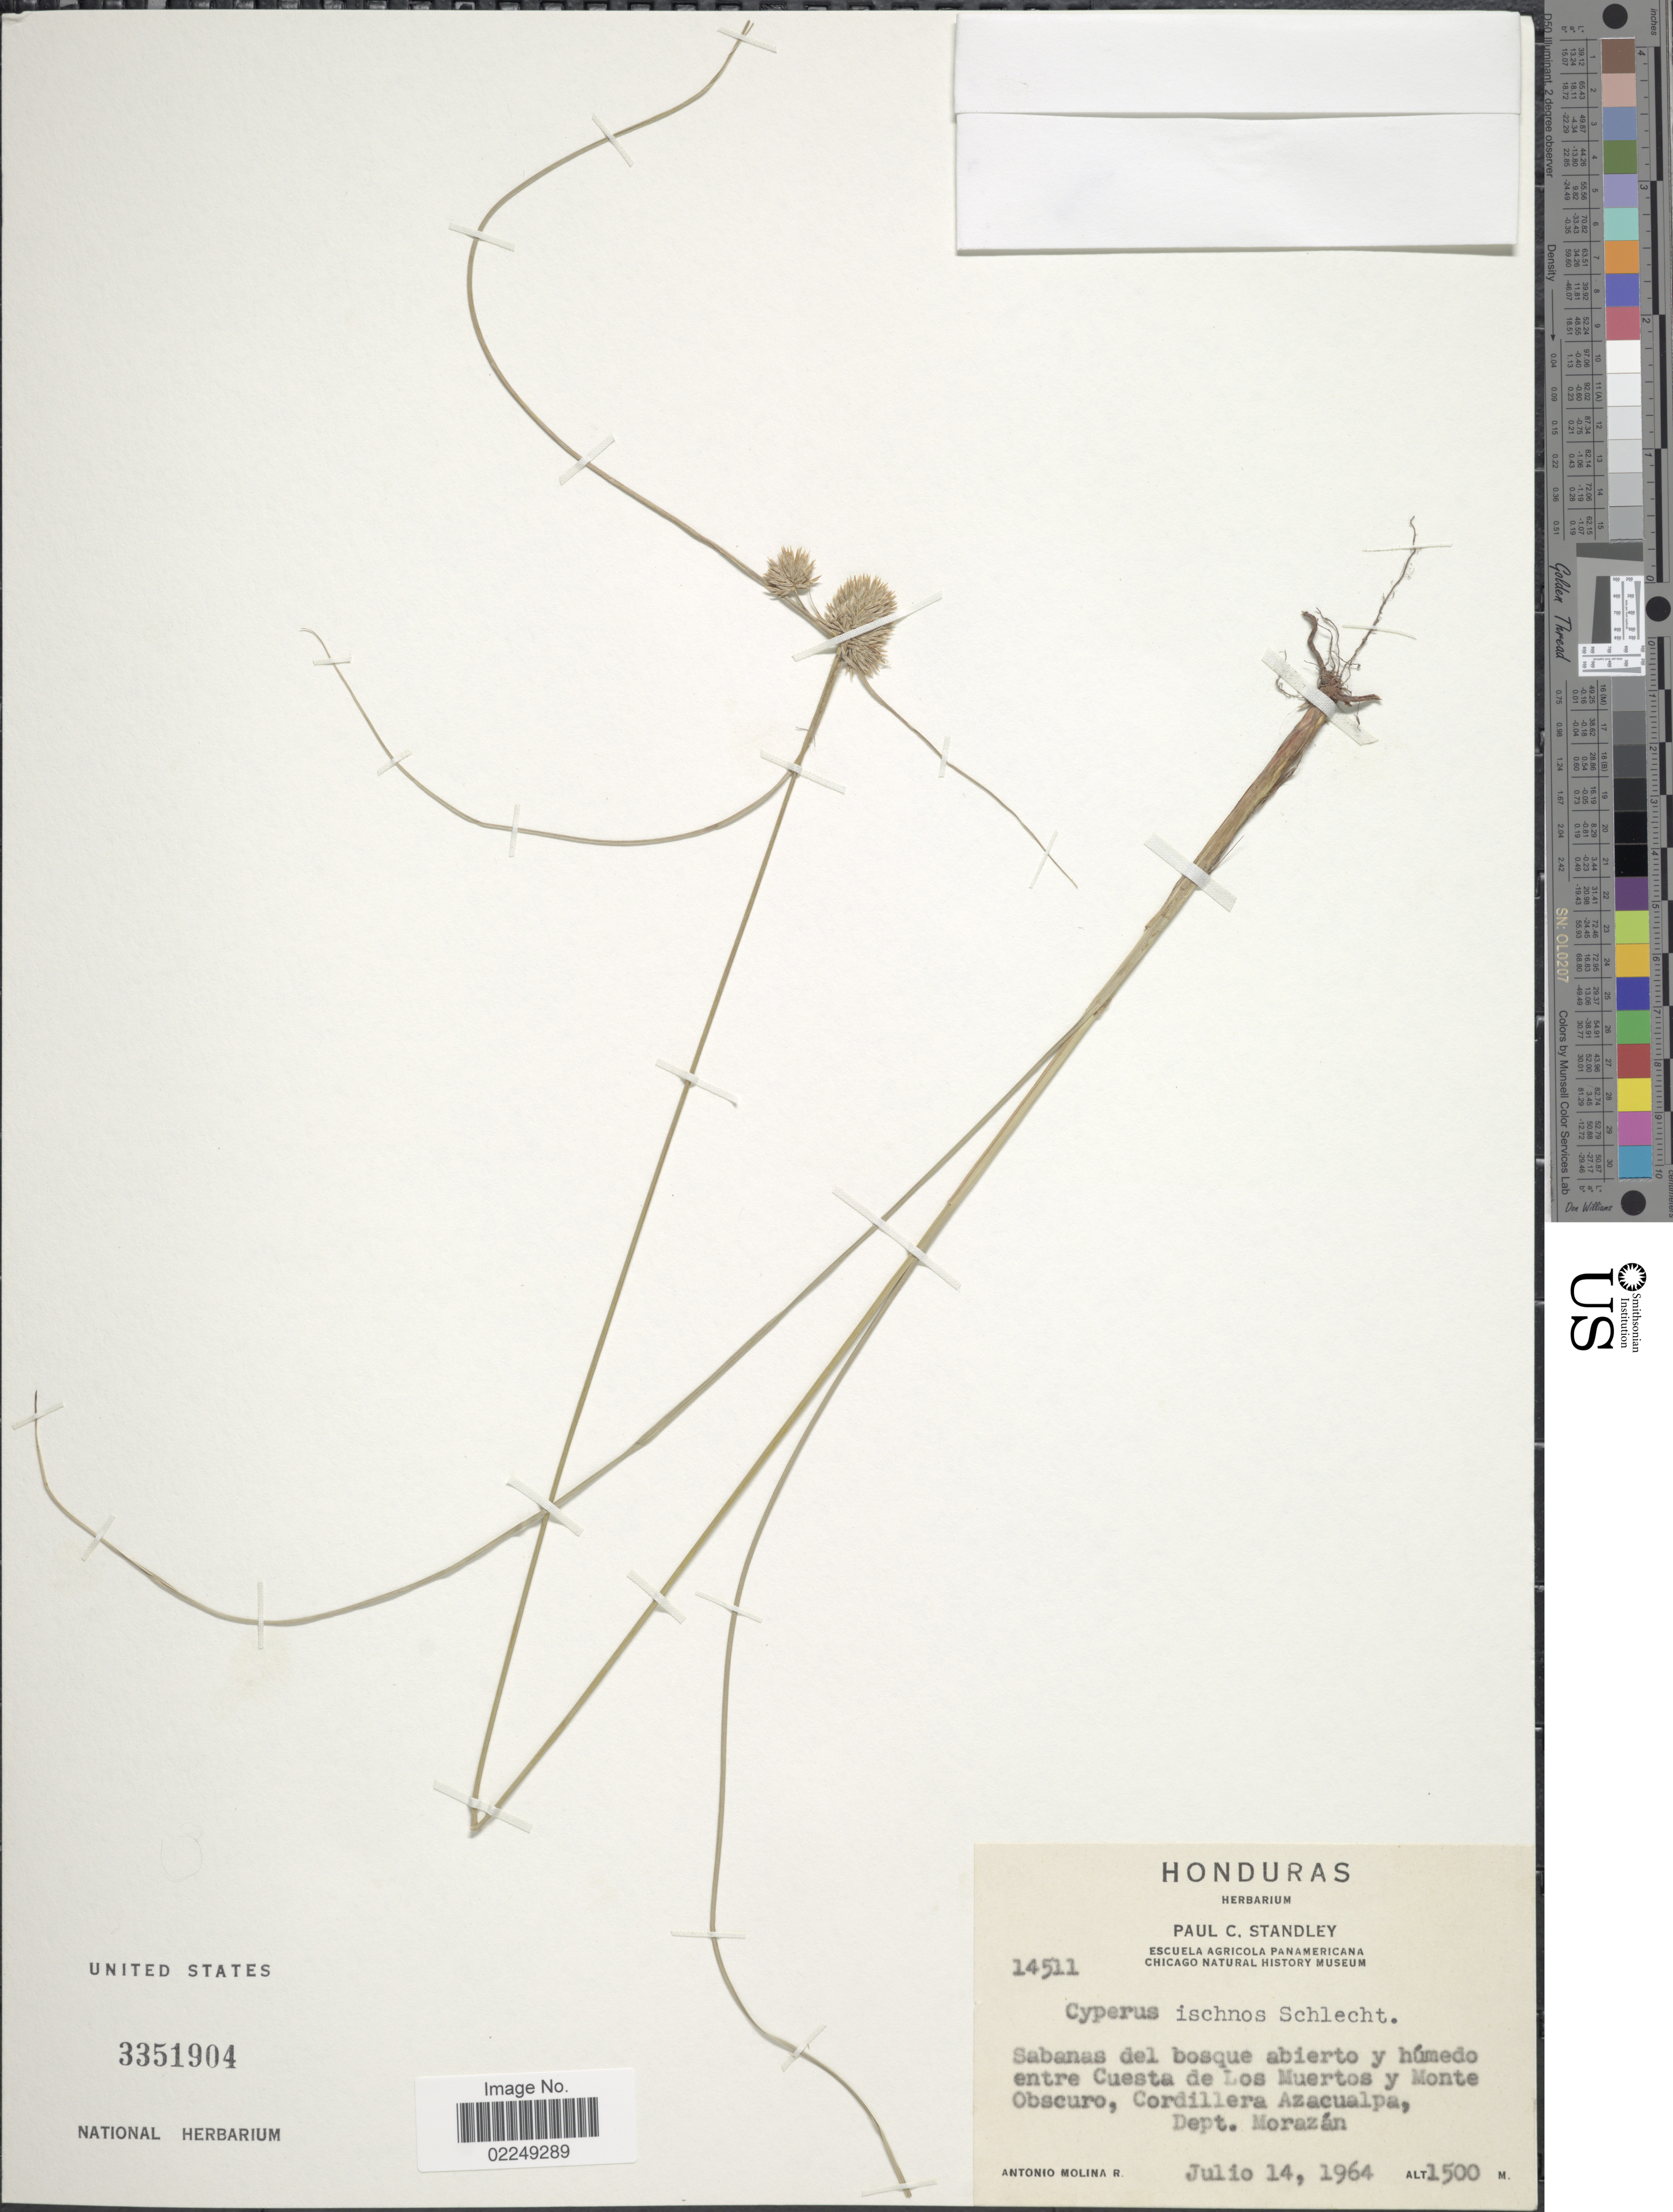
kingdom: Plantae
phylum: Tracheophyta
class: Liliopsida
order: Poales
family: Cyperaceae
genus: Cyperus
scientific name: Cyperus ischnos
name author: Schltdl.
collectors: A. Molina R.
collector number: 14511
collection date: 1964-07-14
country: Honduras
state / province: Fco. Morazán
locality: Sabanas del bosque abierto y humedo entre Cuesta de Los Muertos y Monte Obscuro, Cordillera Azacualpa, Dept. Morazan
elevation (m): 1500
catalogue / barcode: US 3351904